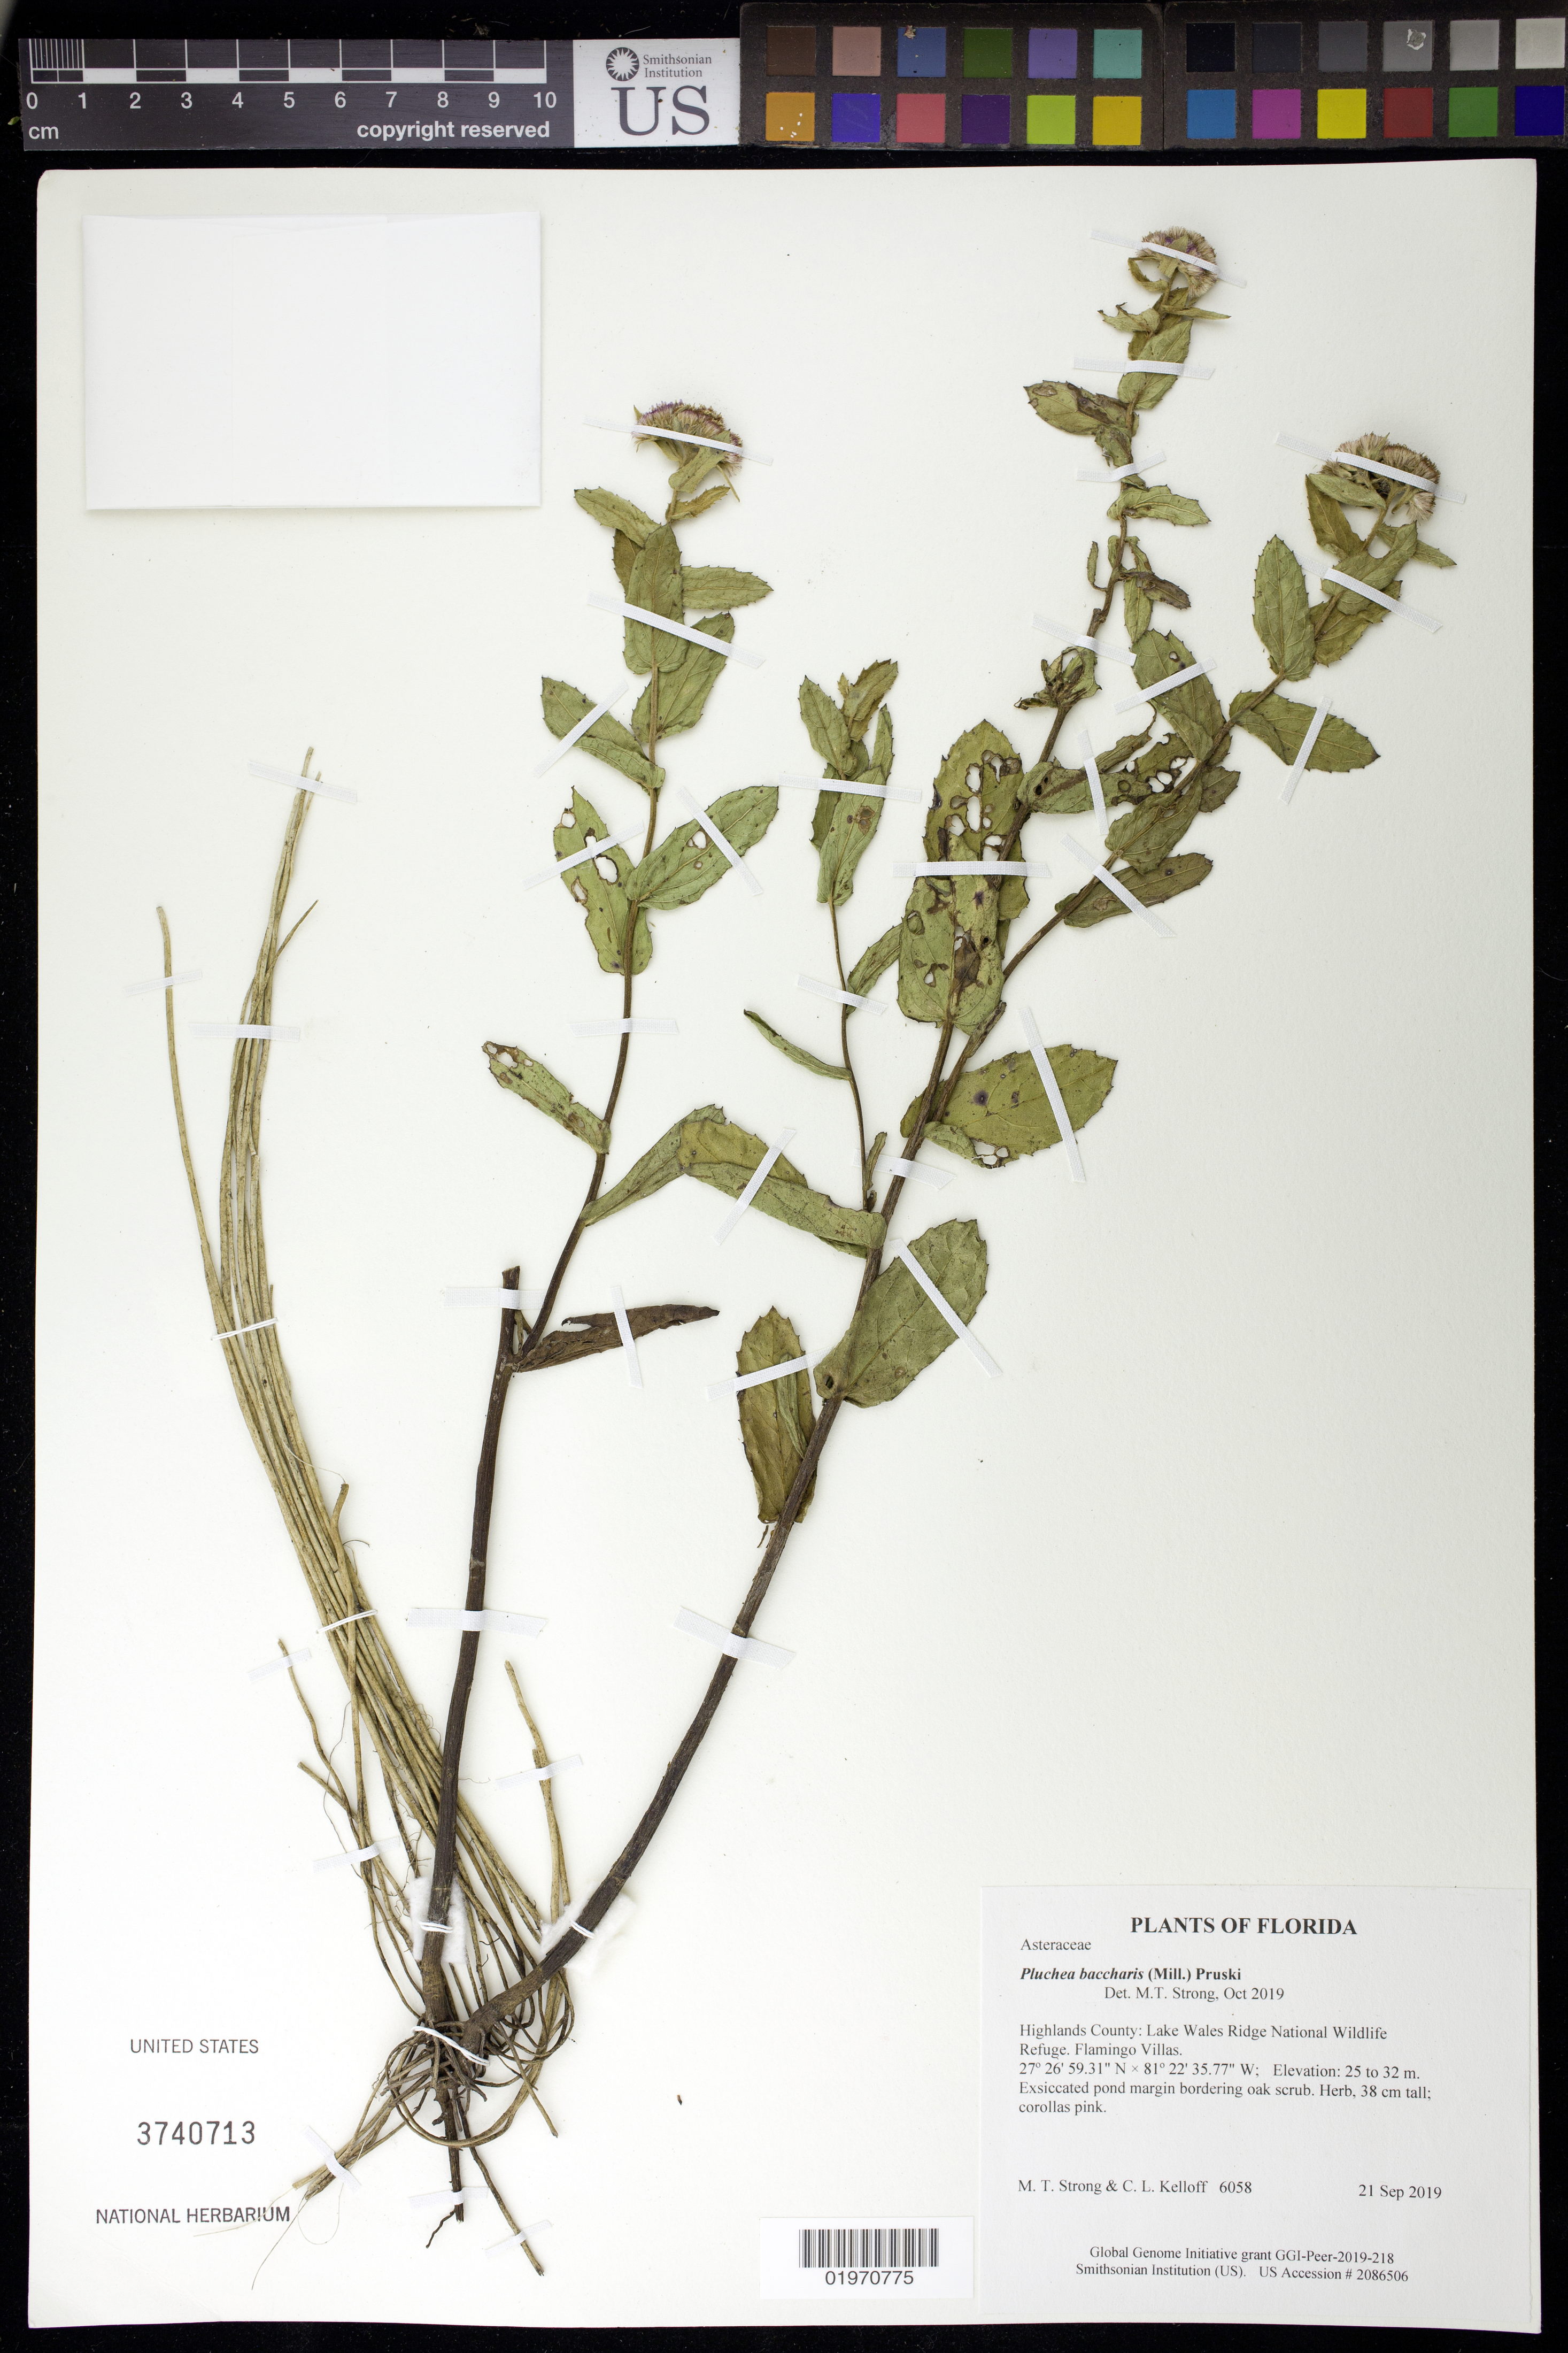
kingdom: Plantae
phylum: Tracheophyta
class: Magnoliopsida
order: Asterales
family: Asteraceae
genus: Pluchea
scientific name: Pluchea baccharis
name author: (Mill.) Pruski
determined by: Strong, Mark T., (BOT), Smithsonian Institution - National Museum of Natural History (UNITED STATES)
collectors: M. T. Strong & C. L. Kelloff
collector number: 6058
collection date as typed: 21 Sep 2019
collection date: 2019-09-21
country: United States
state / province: Florida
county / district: Highlands County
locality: Lake Wales Ridge National Wildlife Refuge. Flamingo Villas.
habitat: Exsiccated pond margin bordering oak scrub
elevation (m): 25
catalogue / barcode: US 3740713